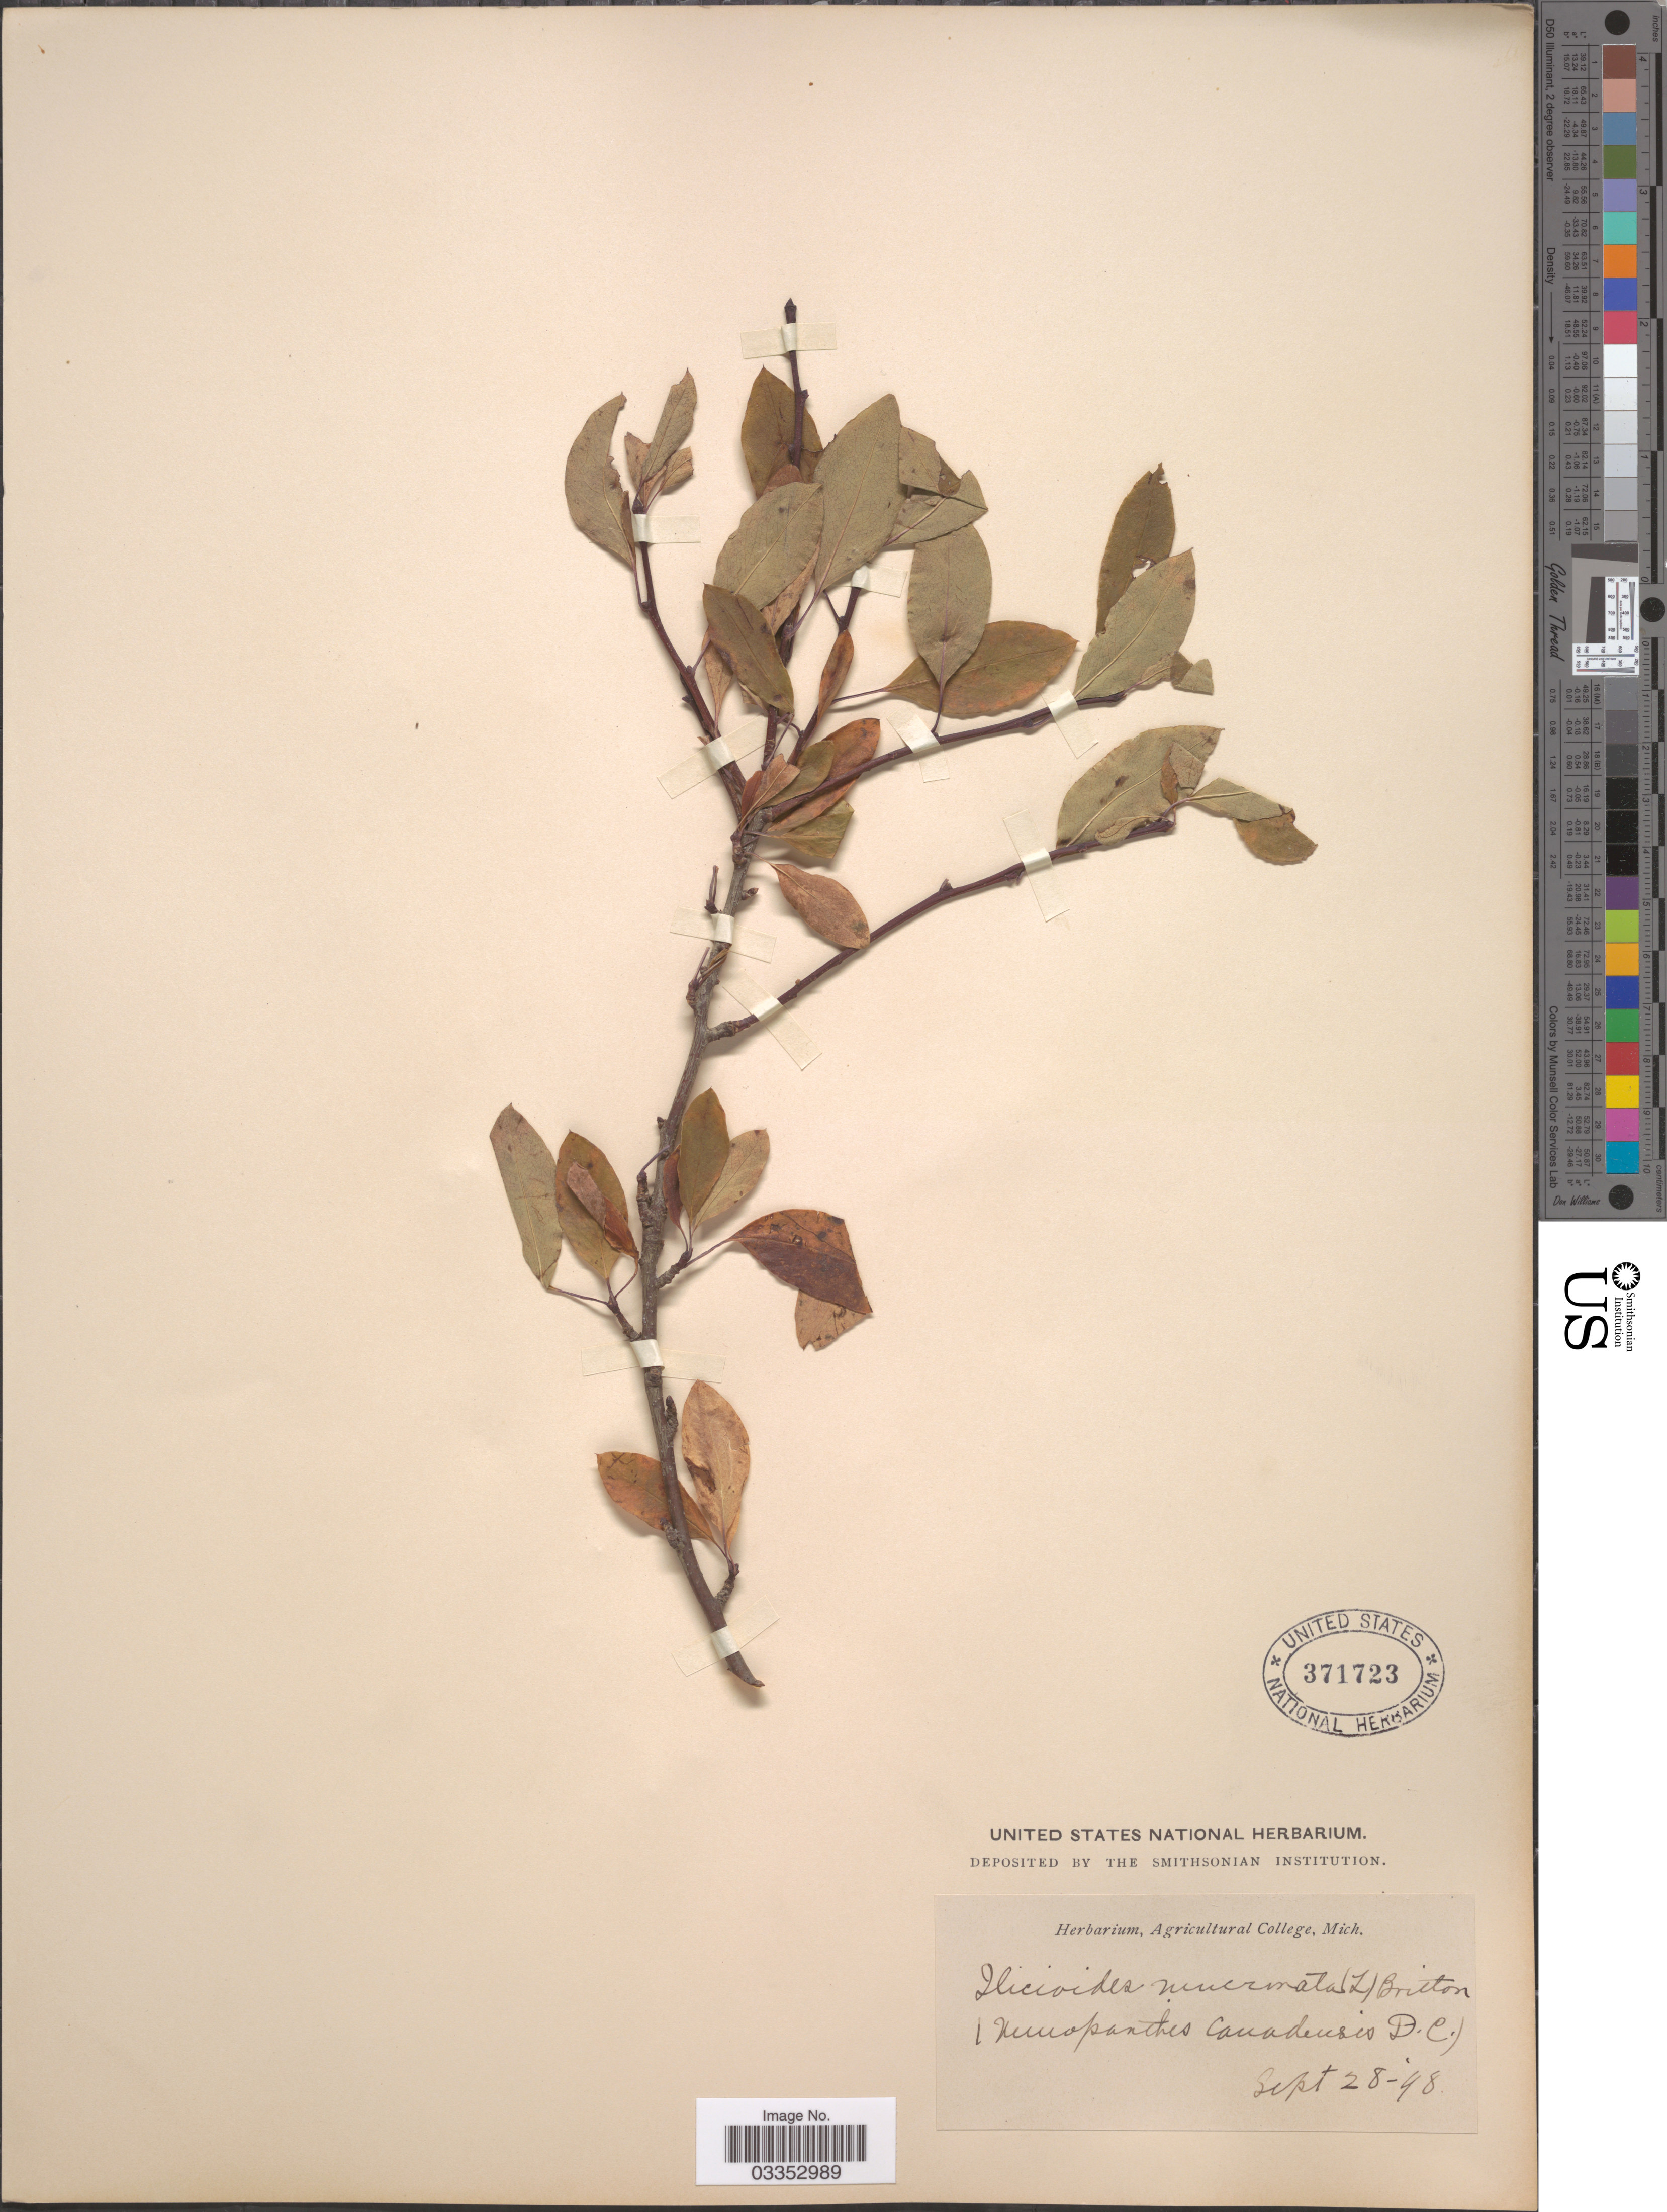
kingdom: Plantae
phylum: Tracheophyta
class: Magnoliopsida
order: Aquifoliales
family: Aquifoliaceae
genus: Nemopanthus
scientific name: Nemopanthus mucronatus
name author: (L.) Trel.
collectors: Ex herb. Agricultural College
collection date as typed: Transcribed d/m/y: 28/9/98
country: United States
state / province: Michigan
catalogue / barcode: US 371723